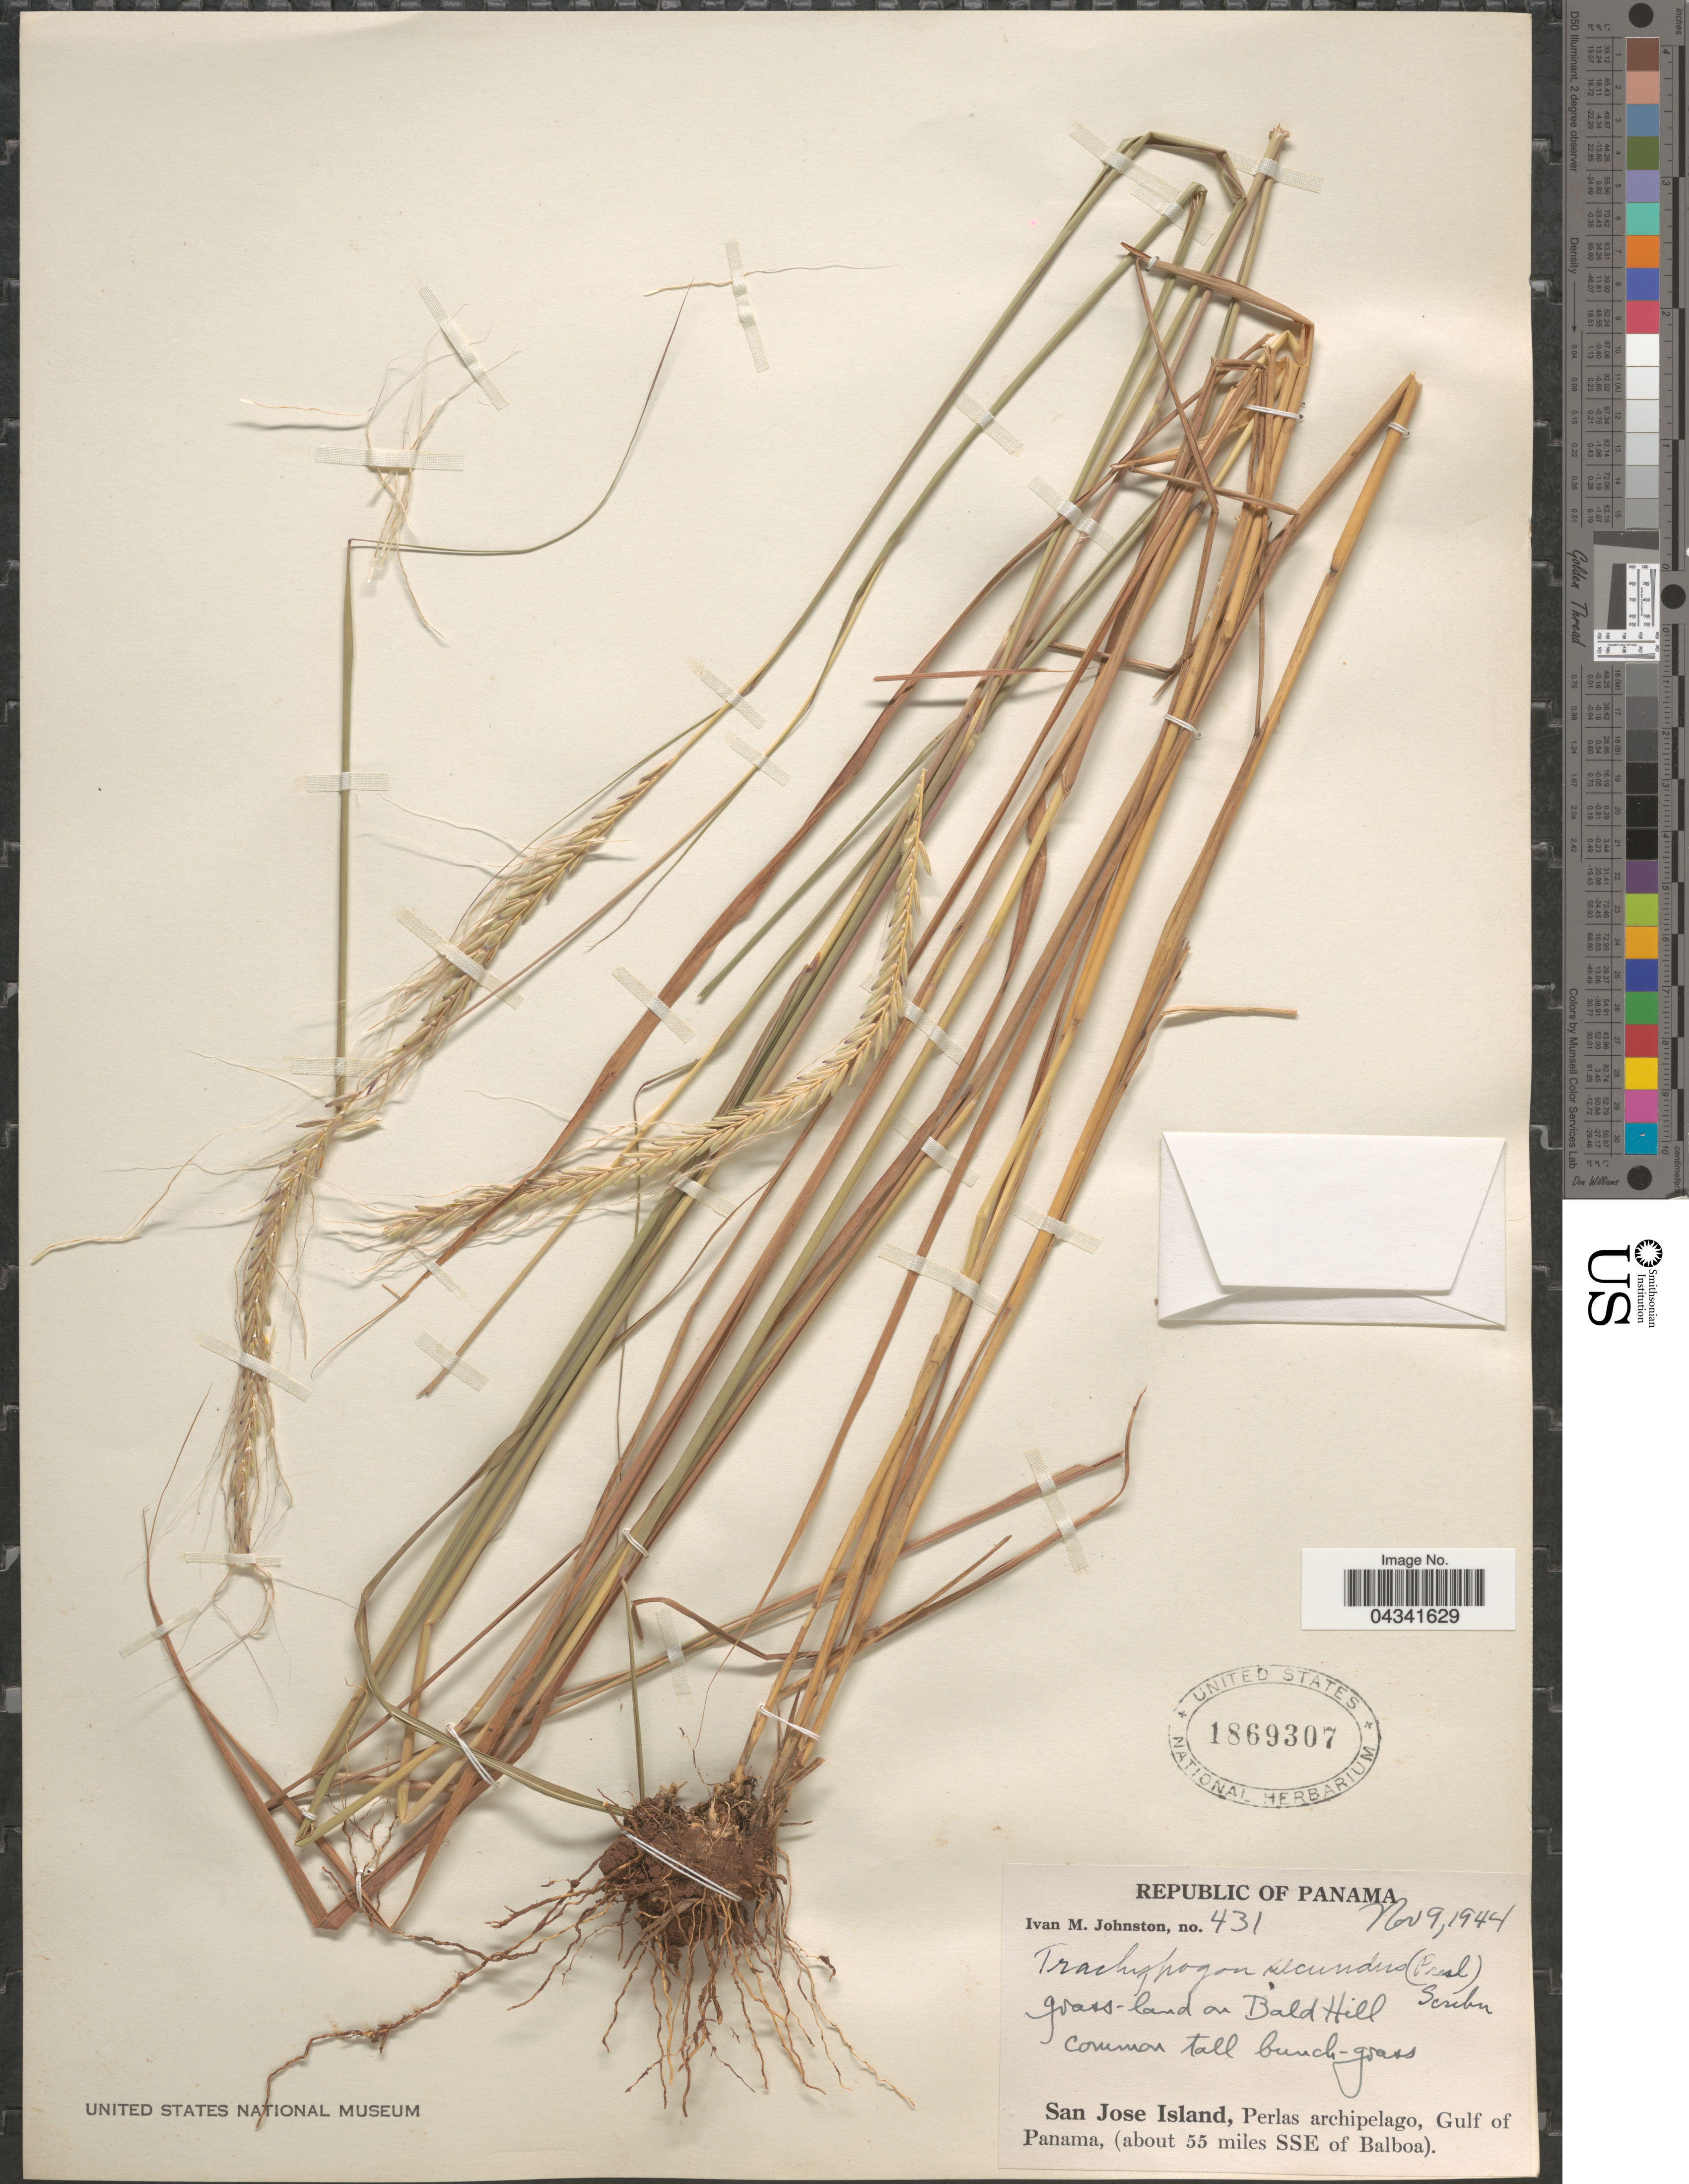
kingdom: Plantae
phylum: Tracheophyta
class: Liliopsida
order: Poales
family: Poaceae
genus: Trachypogon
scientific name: Trachypogon spicatus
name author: (L. f.) Kuntze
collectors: I.M. Johnston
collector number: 431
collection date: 1944-11-09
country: Panama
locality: Republic Of Panama. San Jose Island, Perlas archipelago, Gulf of Panama, (about 55 miles SSE of Balboa).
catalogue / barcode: US 1869307